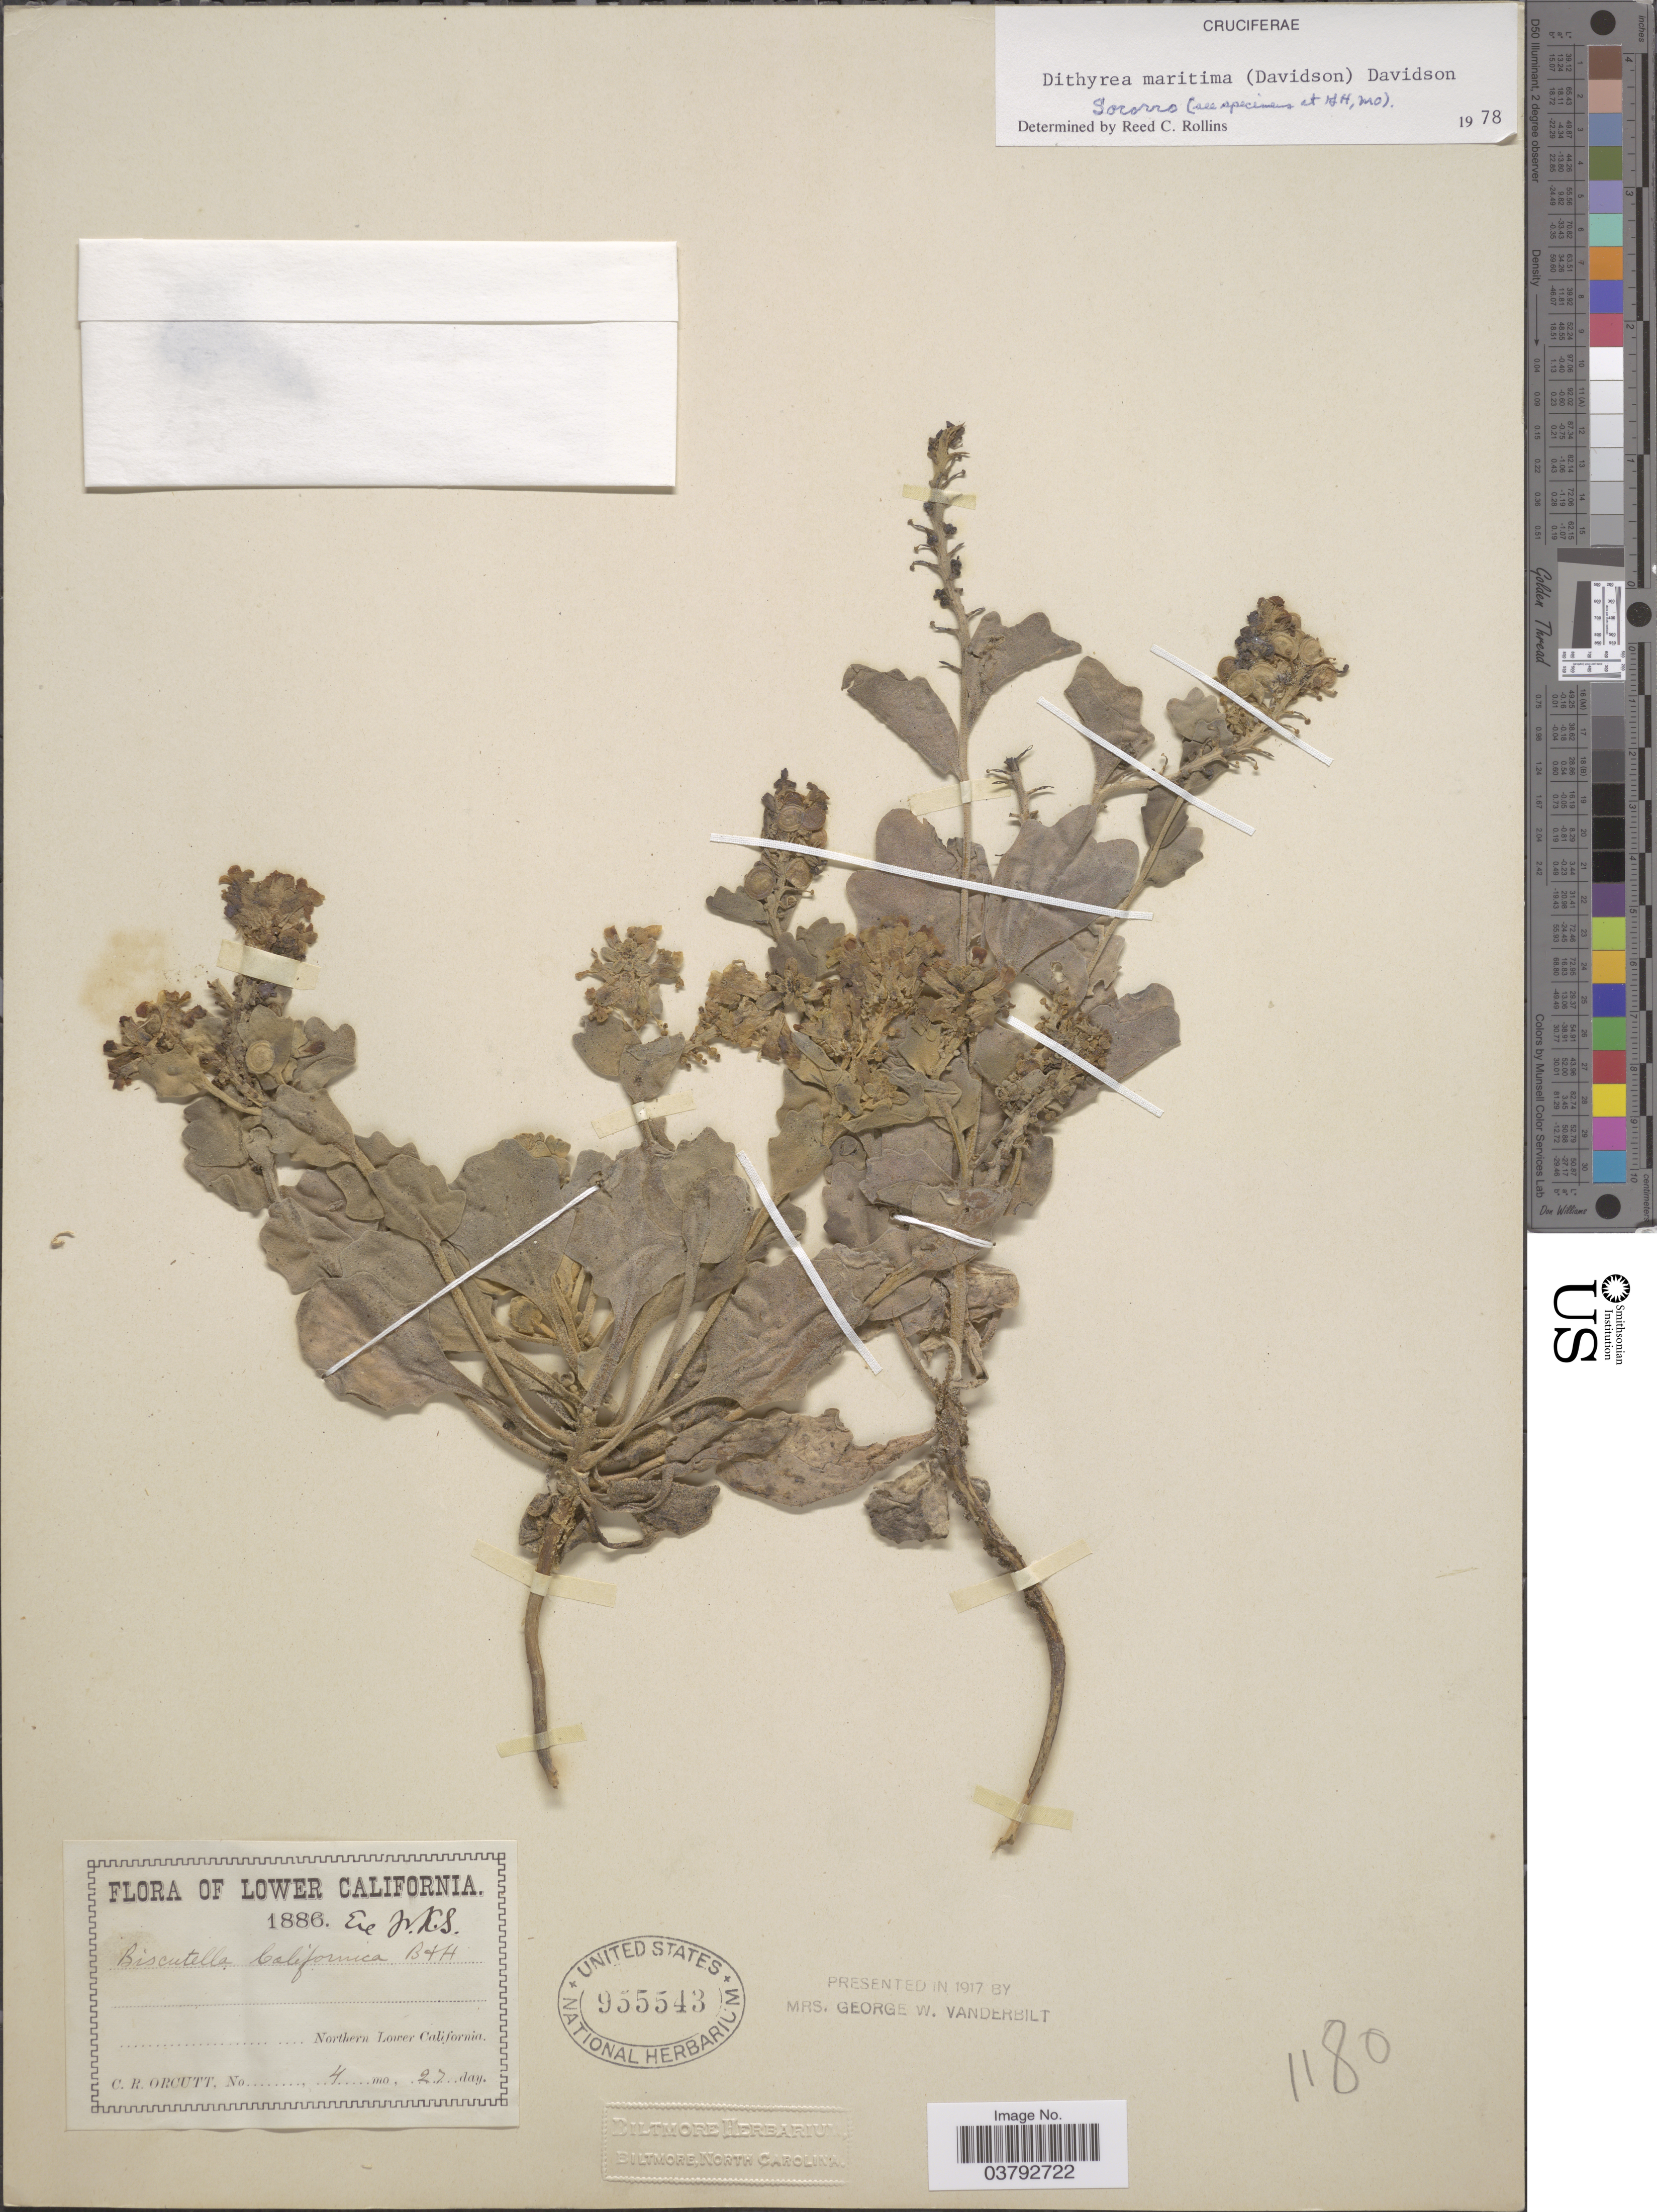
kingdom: Plantae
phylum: Tracheophyta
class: Magnoliopsida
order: Brassicales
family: Brassicaceae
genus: Dithyrea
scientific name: Dithyrea californica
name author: Harv.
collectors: C. R. Orcutt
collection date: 1886-04-27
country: Mexico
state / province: Baja California Norte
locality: Lower California. Northern Lower California.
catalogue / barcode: US 955543